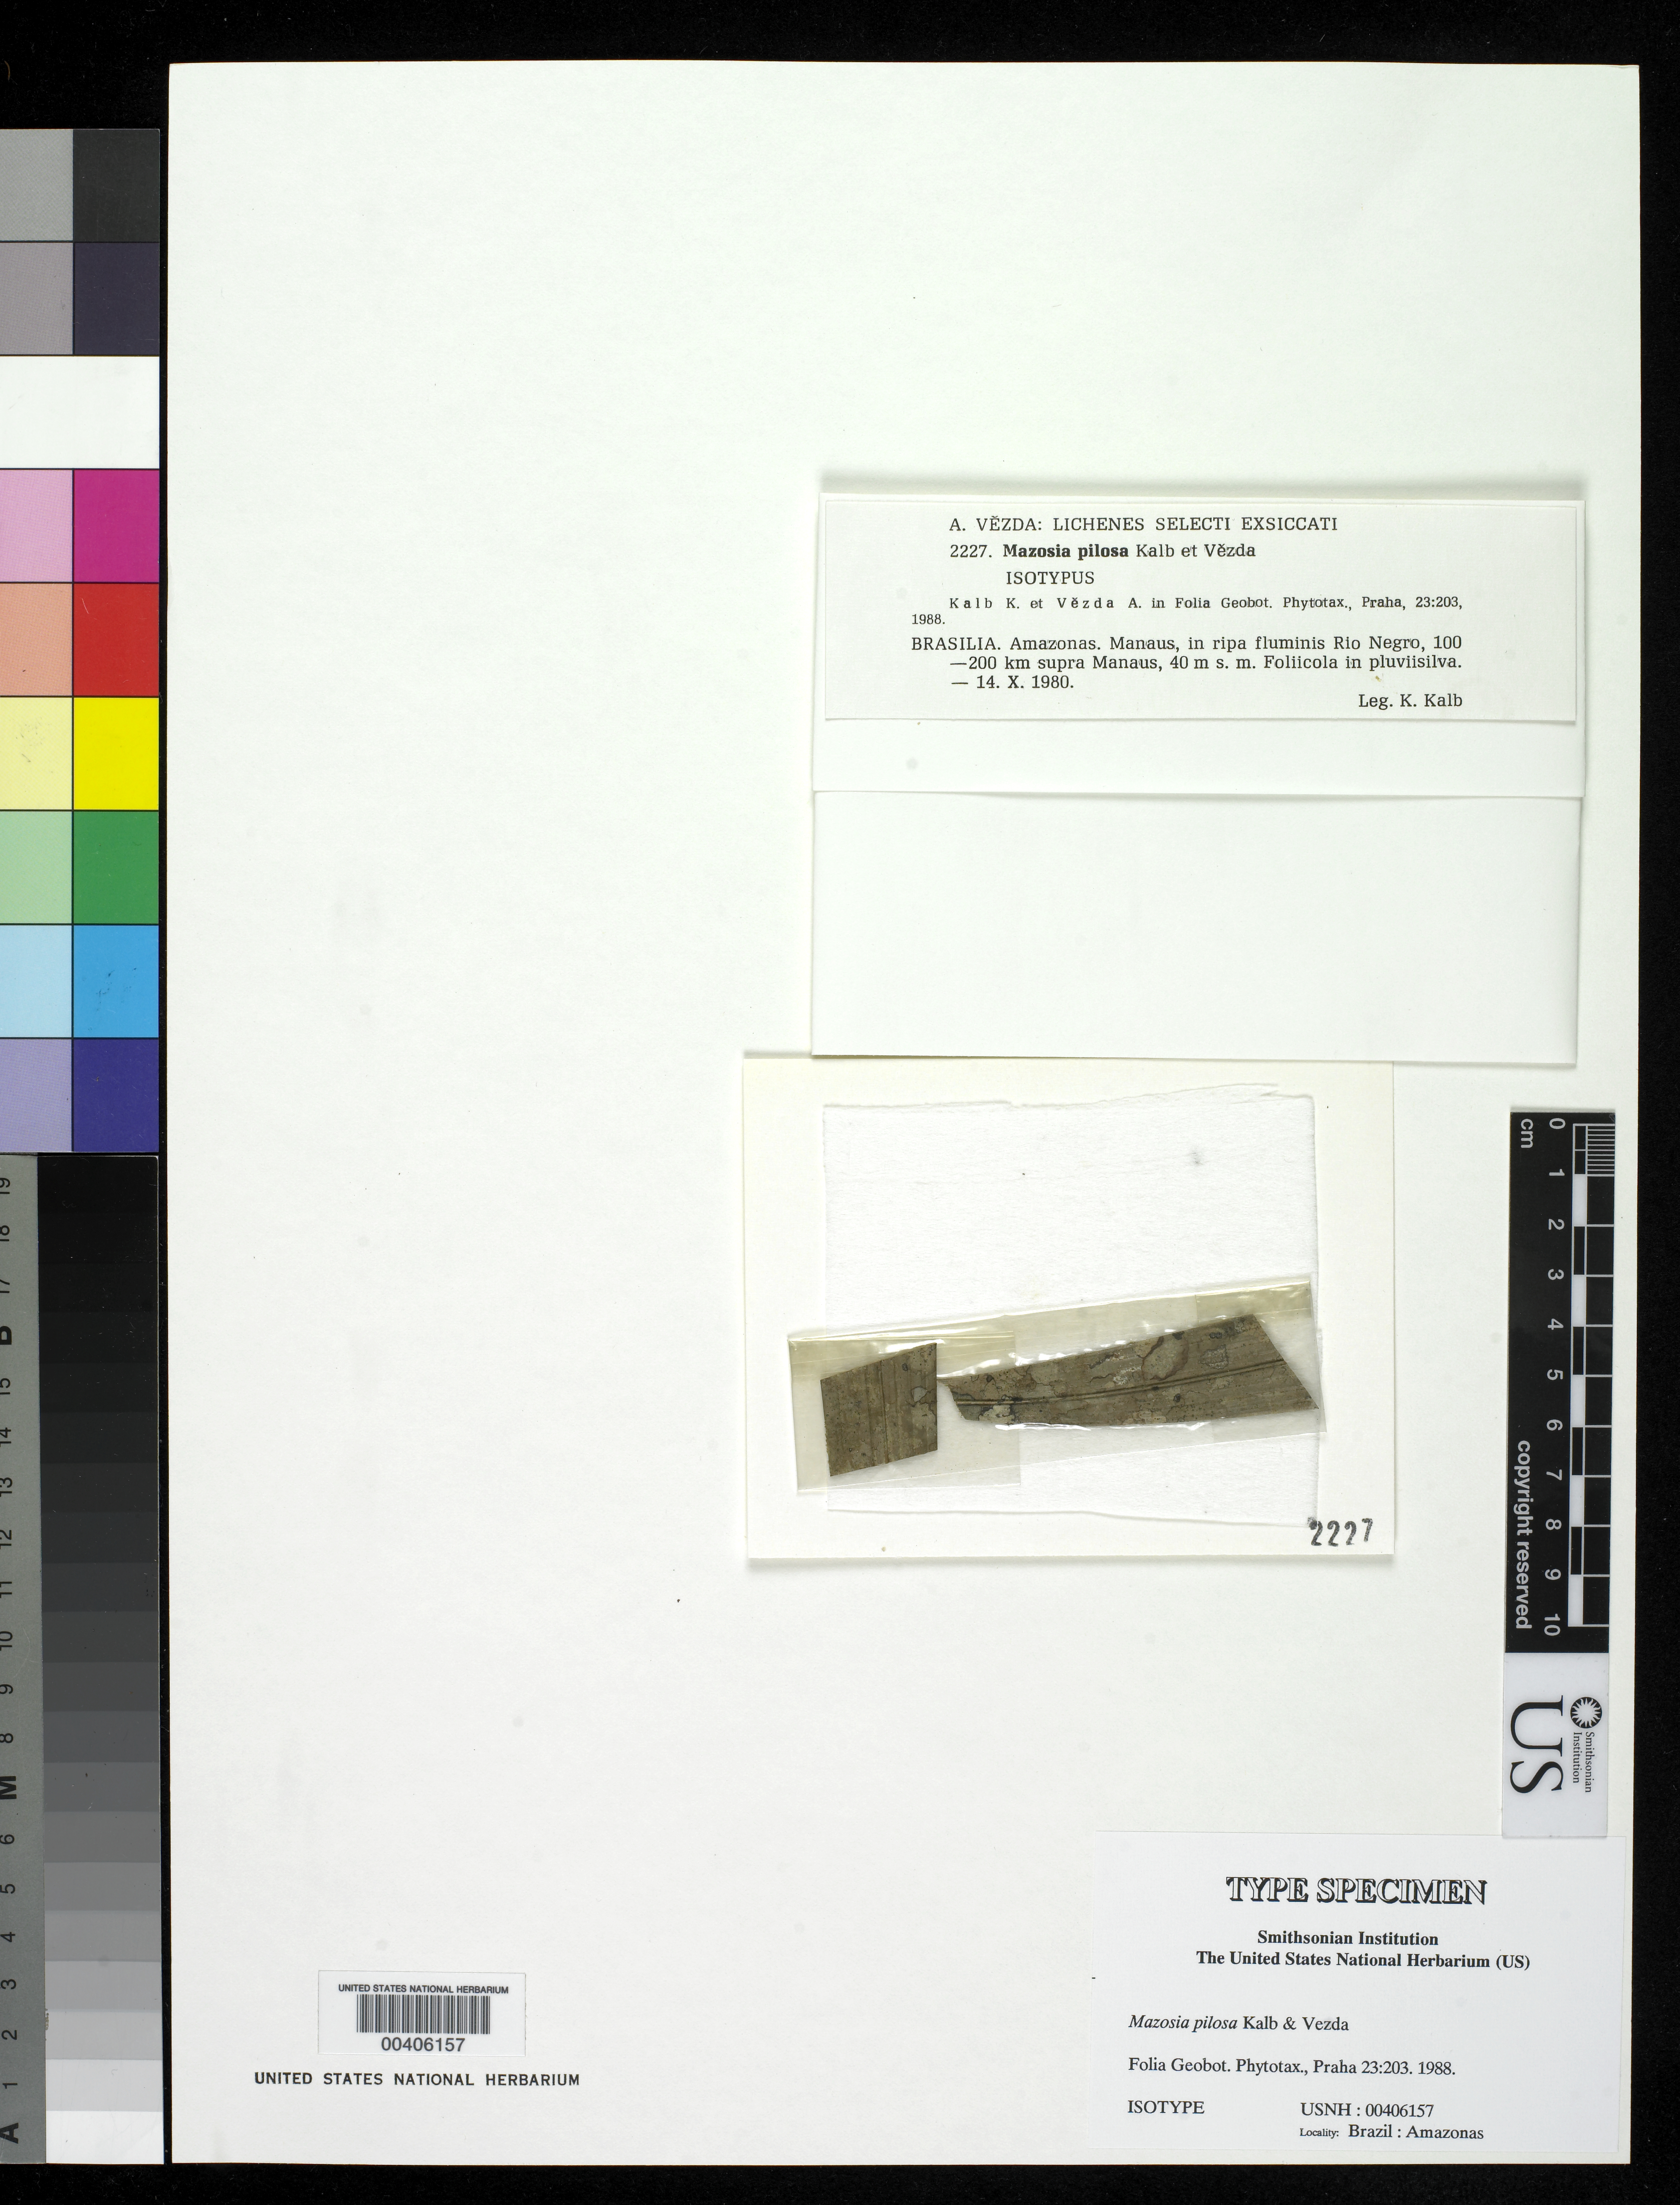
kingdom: Fungi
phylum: Ascomycota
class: Arthoniomycetes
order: Arthoniales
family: Roccellaceae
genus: Mazosia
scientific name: Mazosia pilosa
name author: Kalb & Vezda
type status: Isotype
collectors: K. Kalb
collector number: Excis. Sel. 2227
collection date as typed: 14 Oct 1980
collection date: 1980-10-14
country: Brazil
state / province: Amazonas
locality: Manaus, in ripa fluminis Rio Negro. [Manaus, on the river bank of the Rio Negro.]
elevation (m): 100